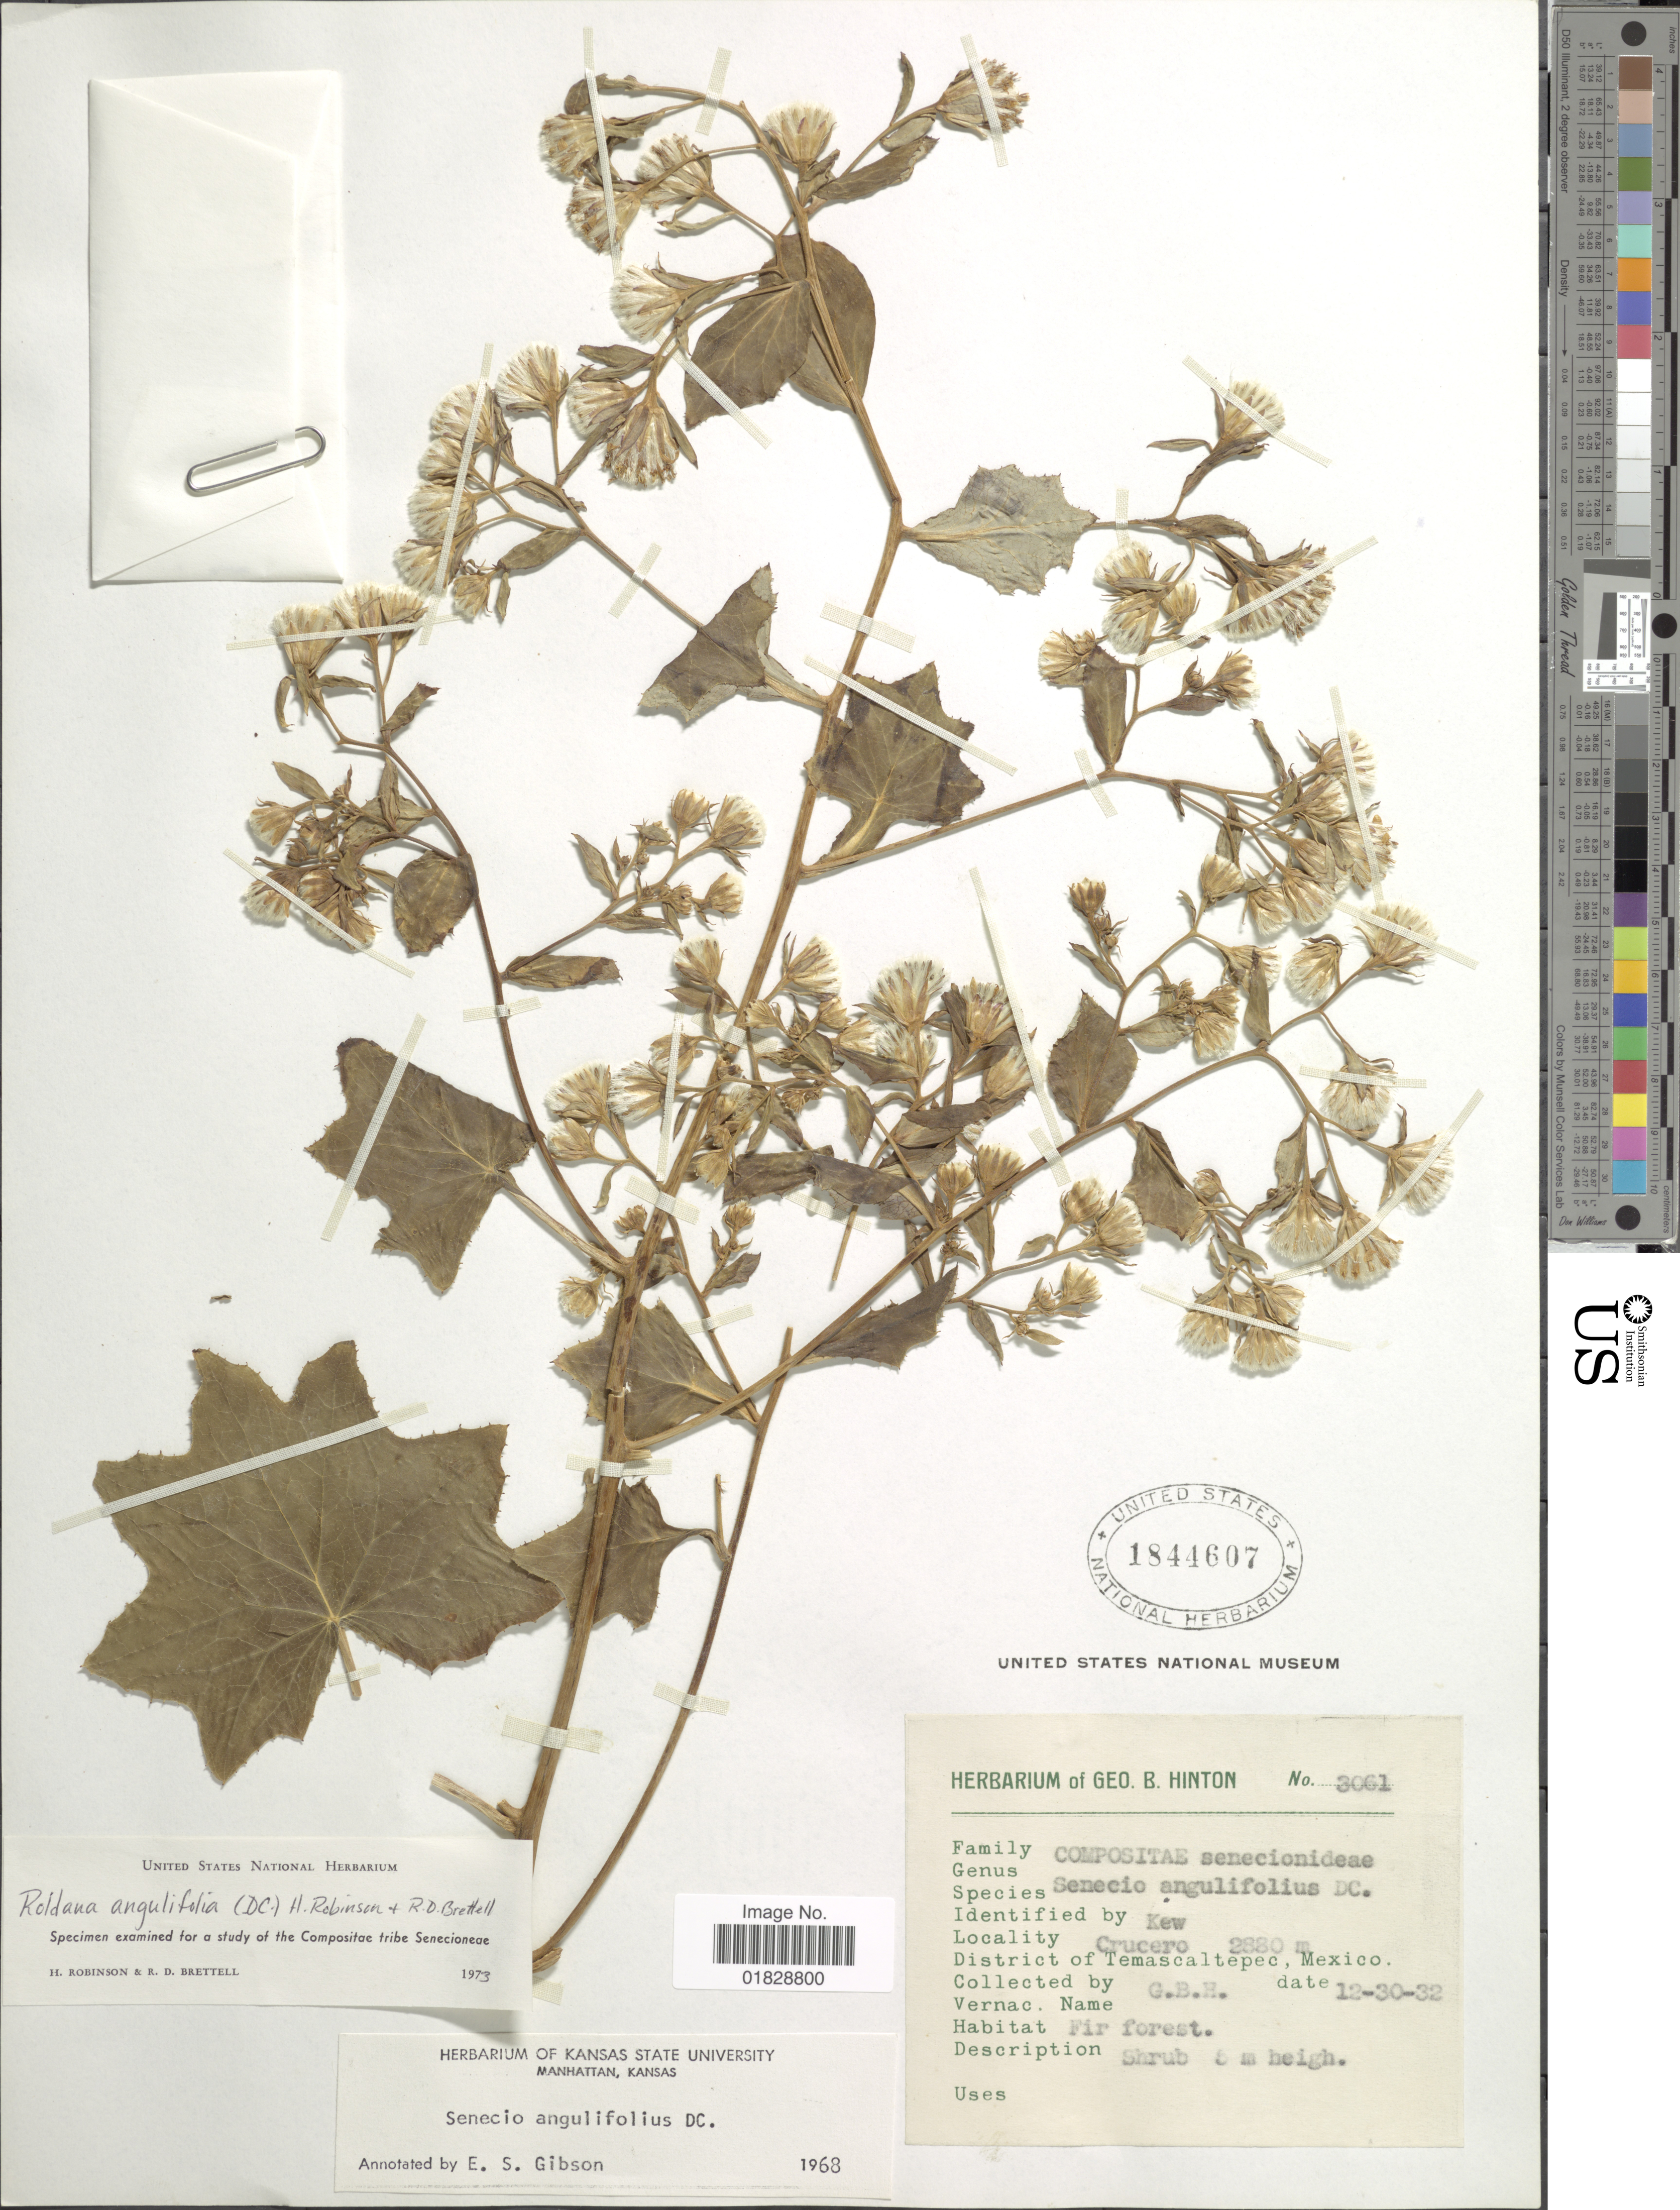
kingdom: Plantae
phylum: Tracheophyta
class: Magnoliopsida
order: Asterales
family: Asteraceae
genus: Roldana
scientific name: Roldana angulifolia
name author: (DC.) H. Rob. & Brettell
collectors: G. B. Hinton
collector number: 3061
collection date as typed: Transcribed d/m/y: 30/12/32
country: Mexico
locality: Crucero. District of Temascaltepec, Mexico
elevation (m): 2880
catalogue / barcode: US 1844607